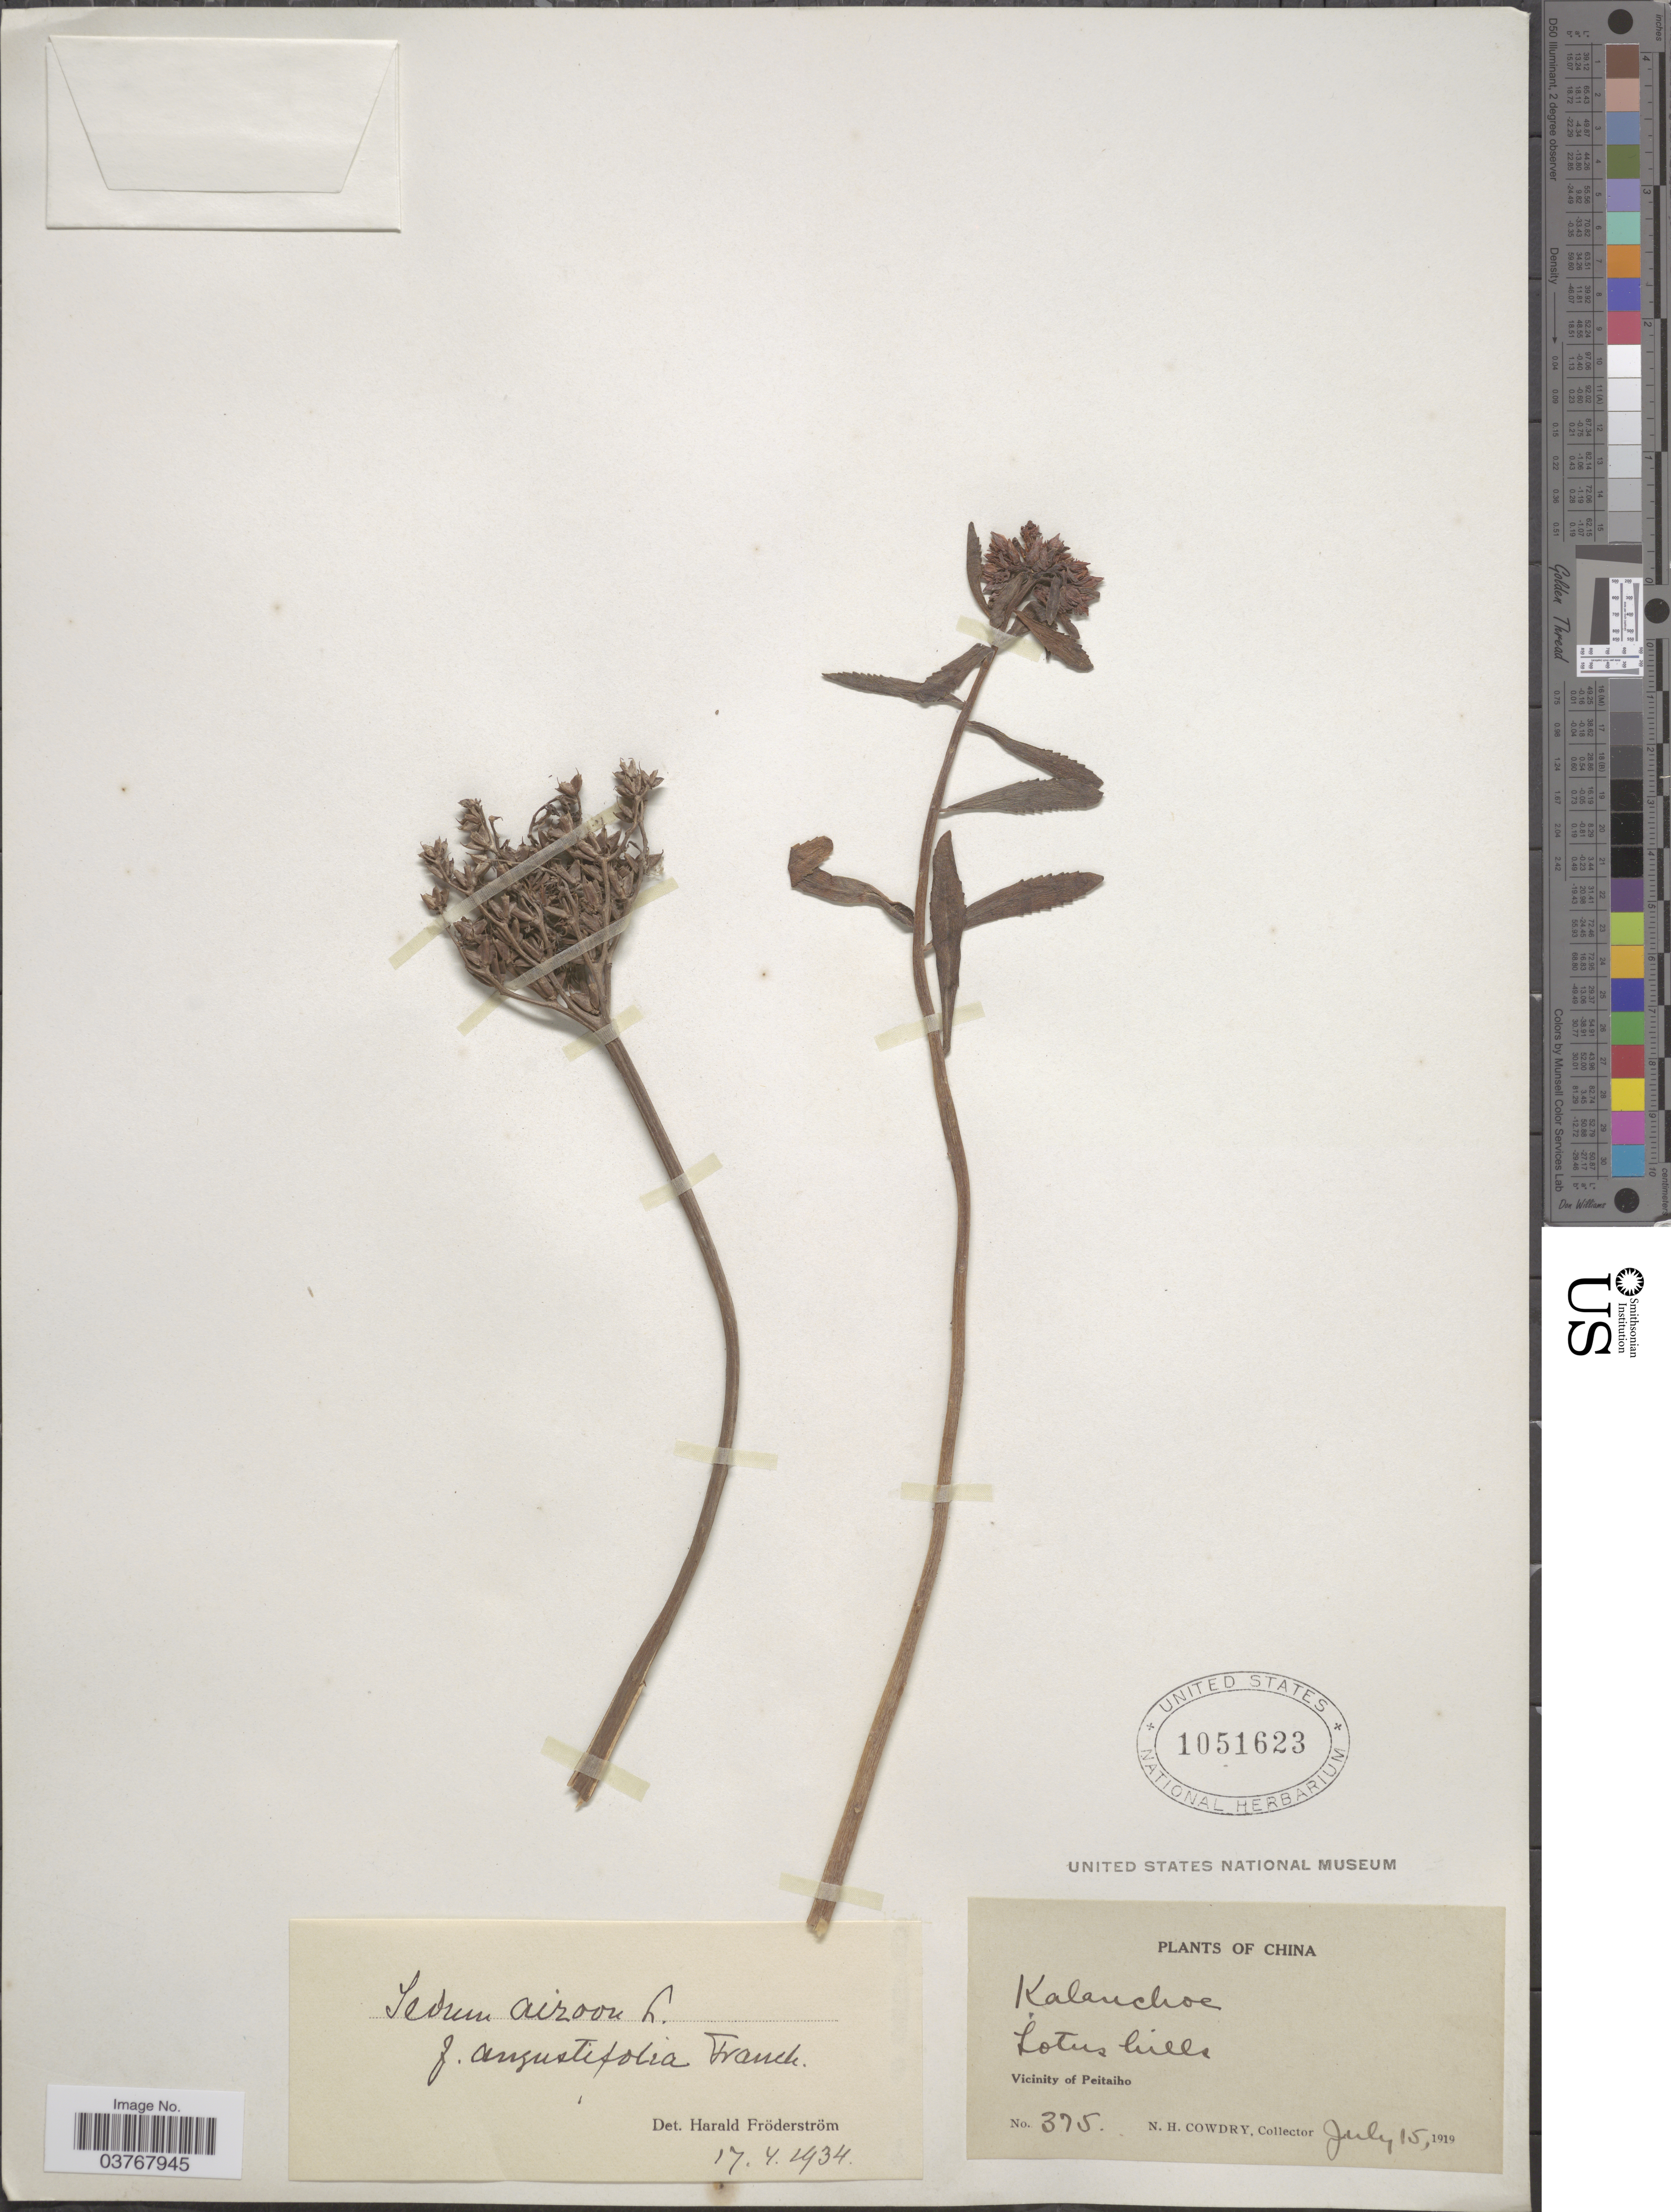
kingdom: Plantae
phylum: Tracheophyta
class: Magnoliopsida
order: Saxifragales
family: Crassulaceae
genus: Phedimus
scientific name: Phedimus aizoon var. yamatutae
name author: (N. Kitagawa) H. Ohba et al.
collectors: N. H. Cowdry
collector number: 375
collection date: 1919-07-15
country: China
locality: Vicinity of Peitaiho.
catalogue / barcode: US 1051623